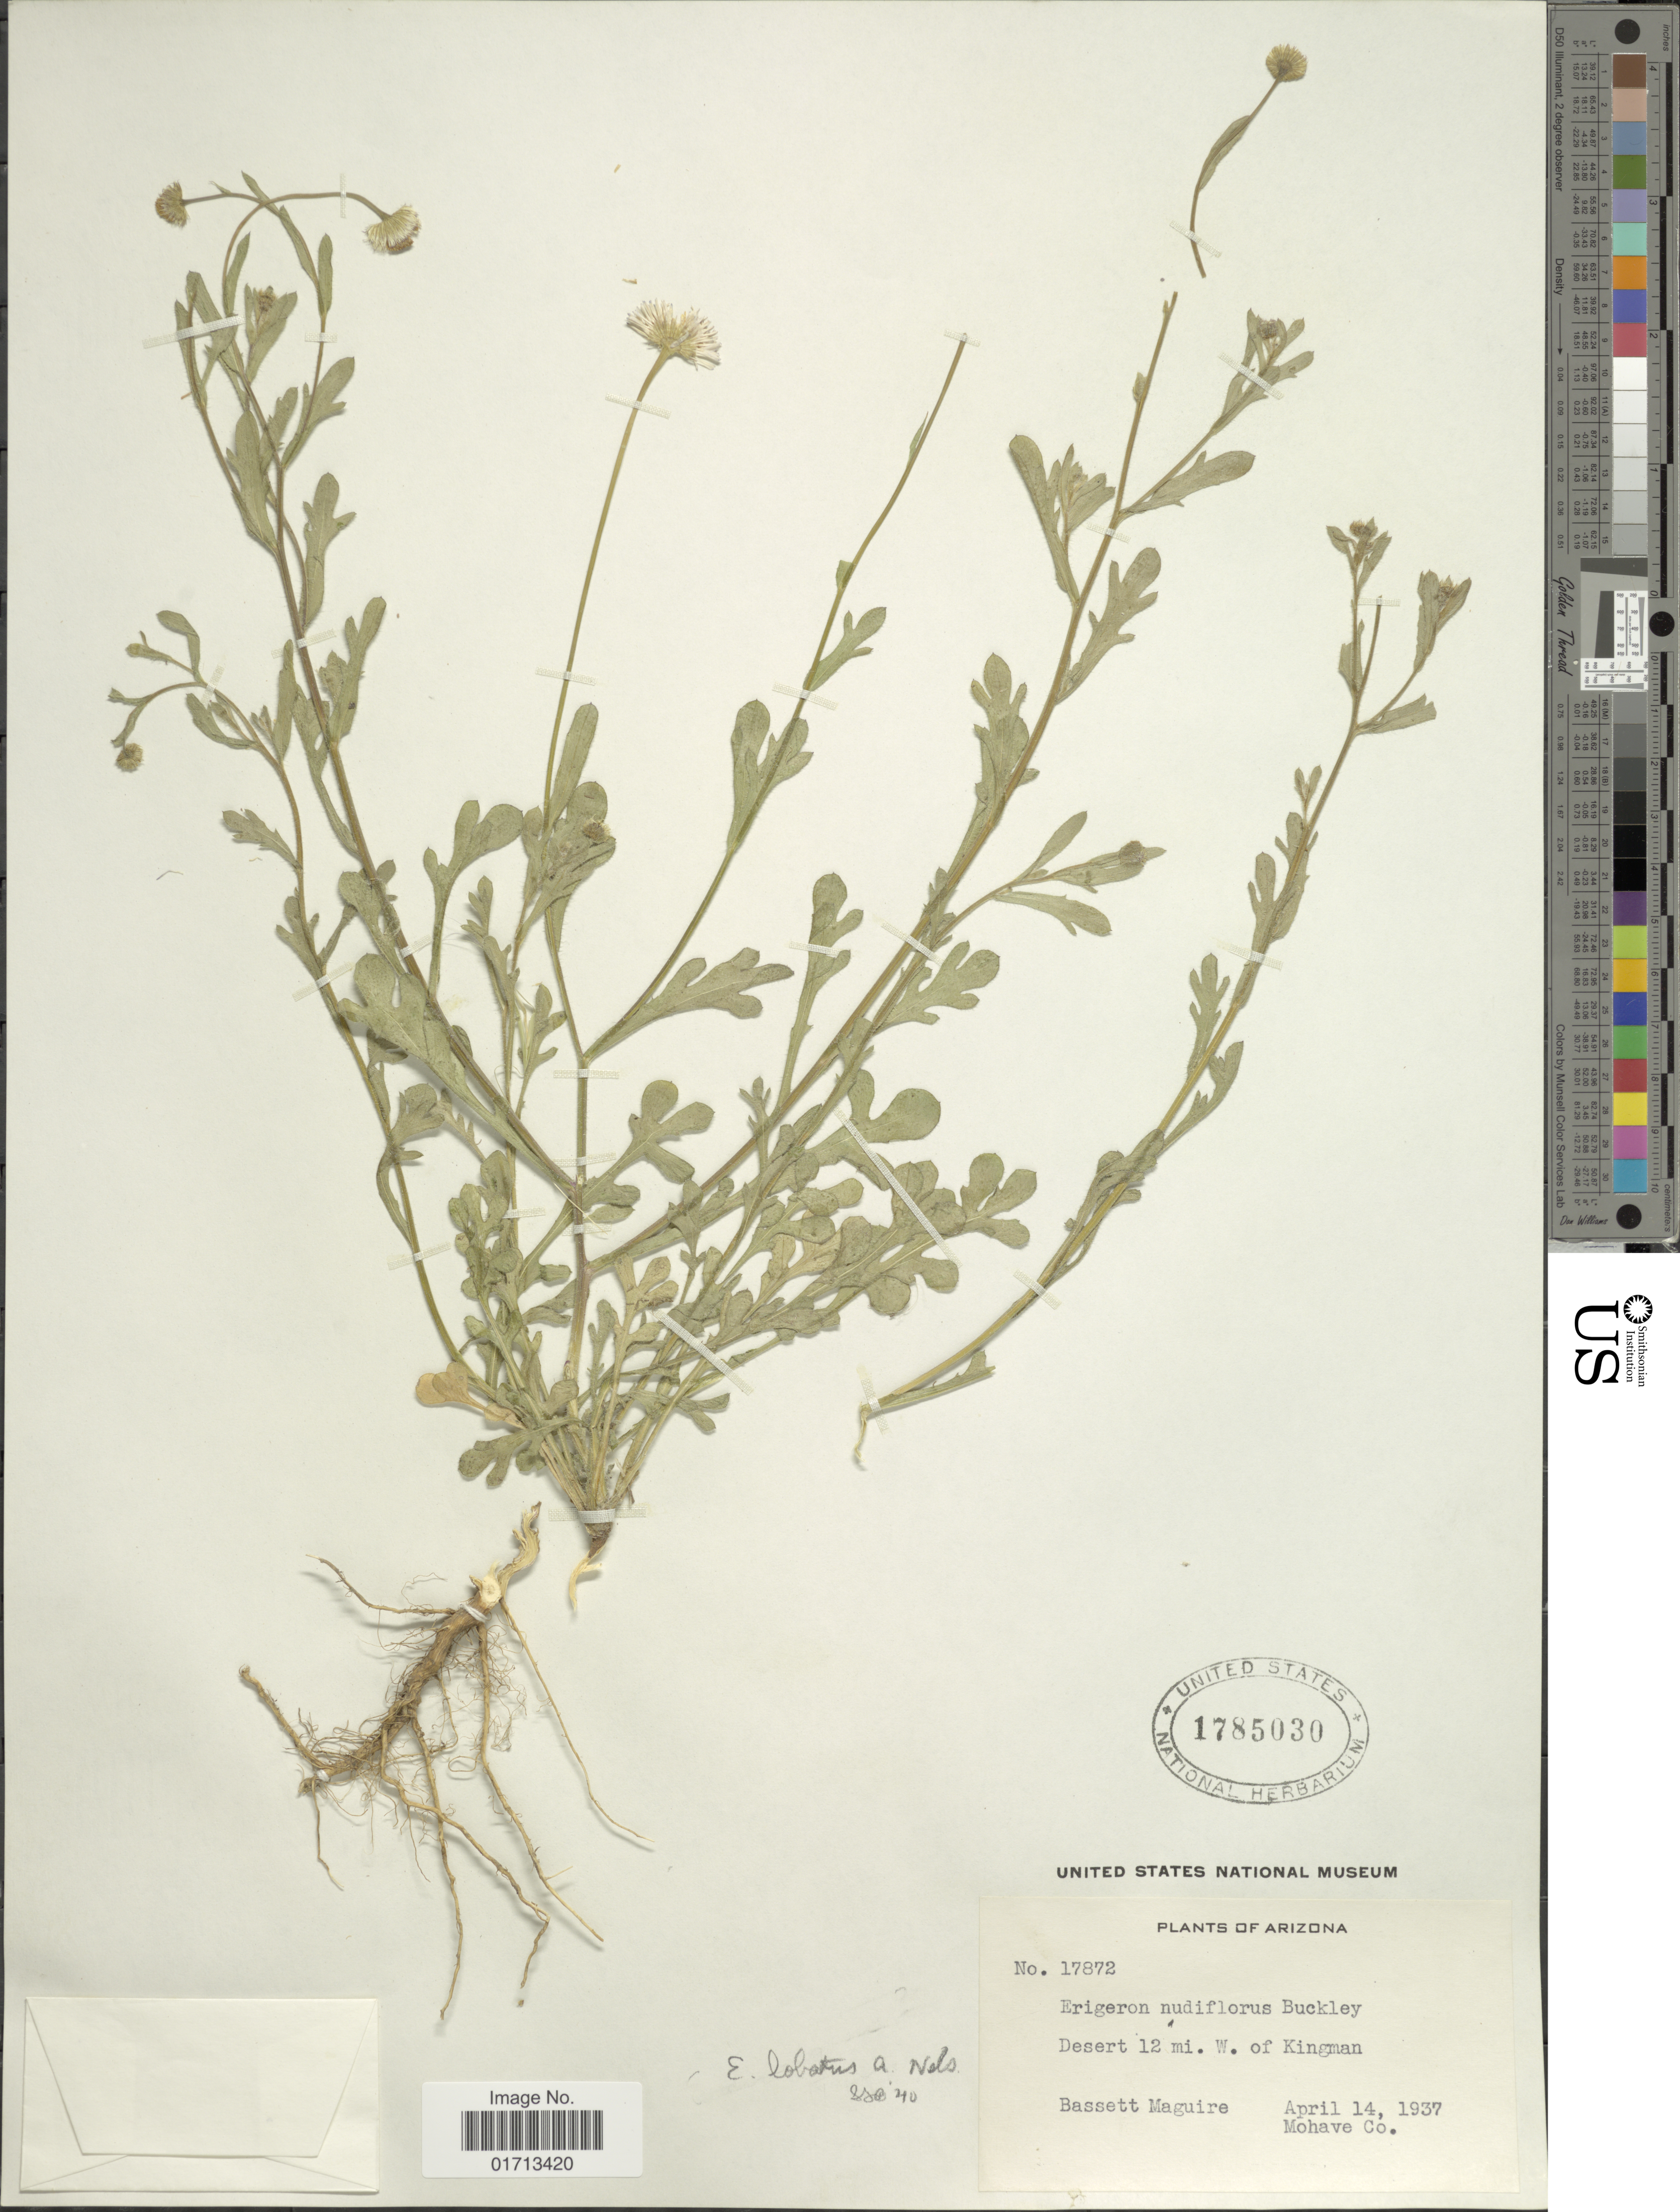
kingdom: Plantae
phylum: Tracheophyta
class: Magnoliopsida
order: Asterales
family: Asteraceae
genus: Erigeron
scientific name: Erigeron lobatus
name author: A. Nelson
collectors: B. Maguire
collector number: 17872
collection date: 1937-04-14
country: United States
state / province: Arizona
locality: Desert 12 mi. W. of Kingman. Mohave Co.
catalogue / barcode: US 1785030